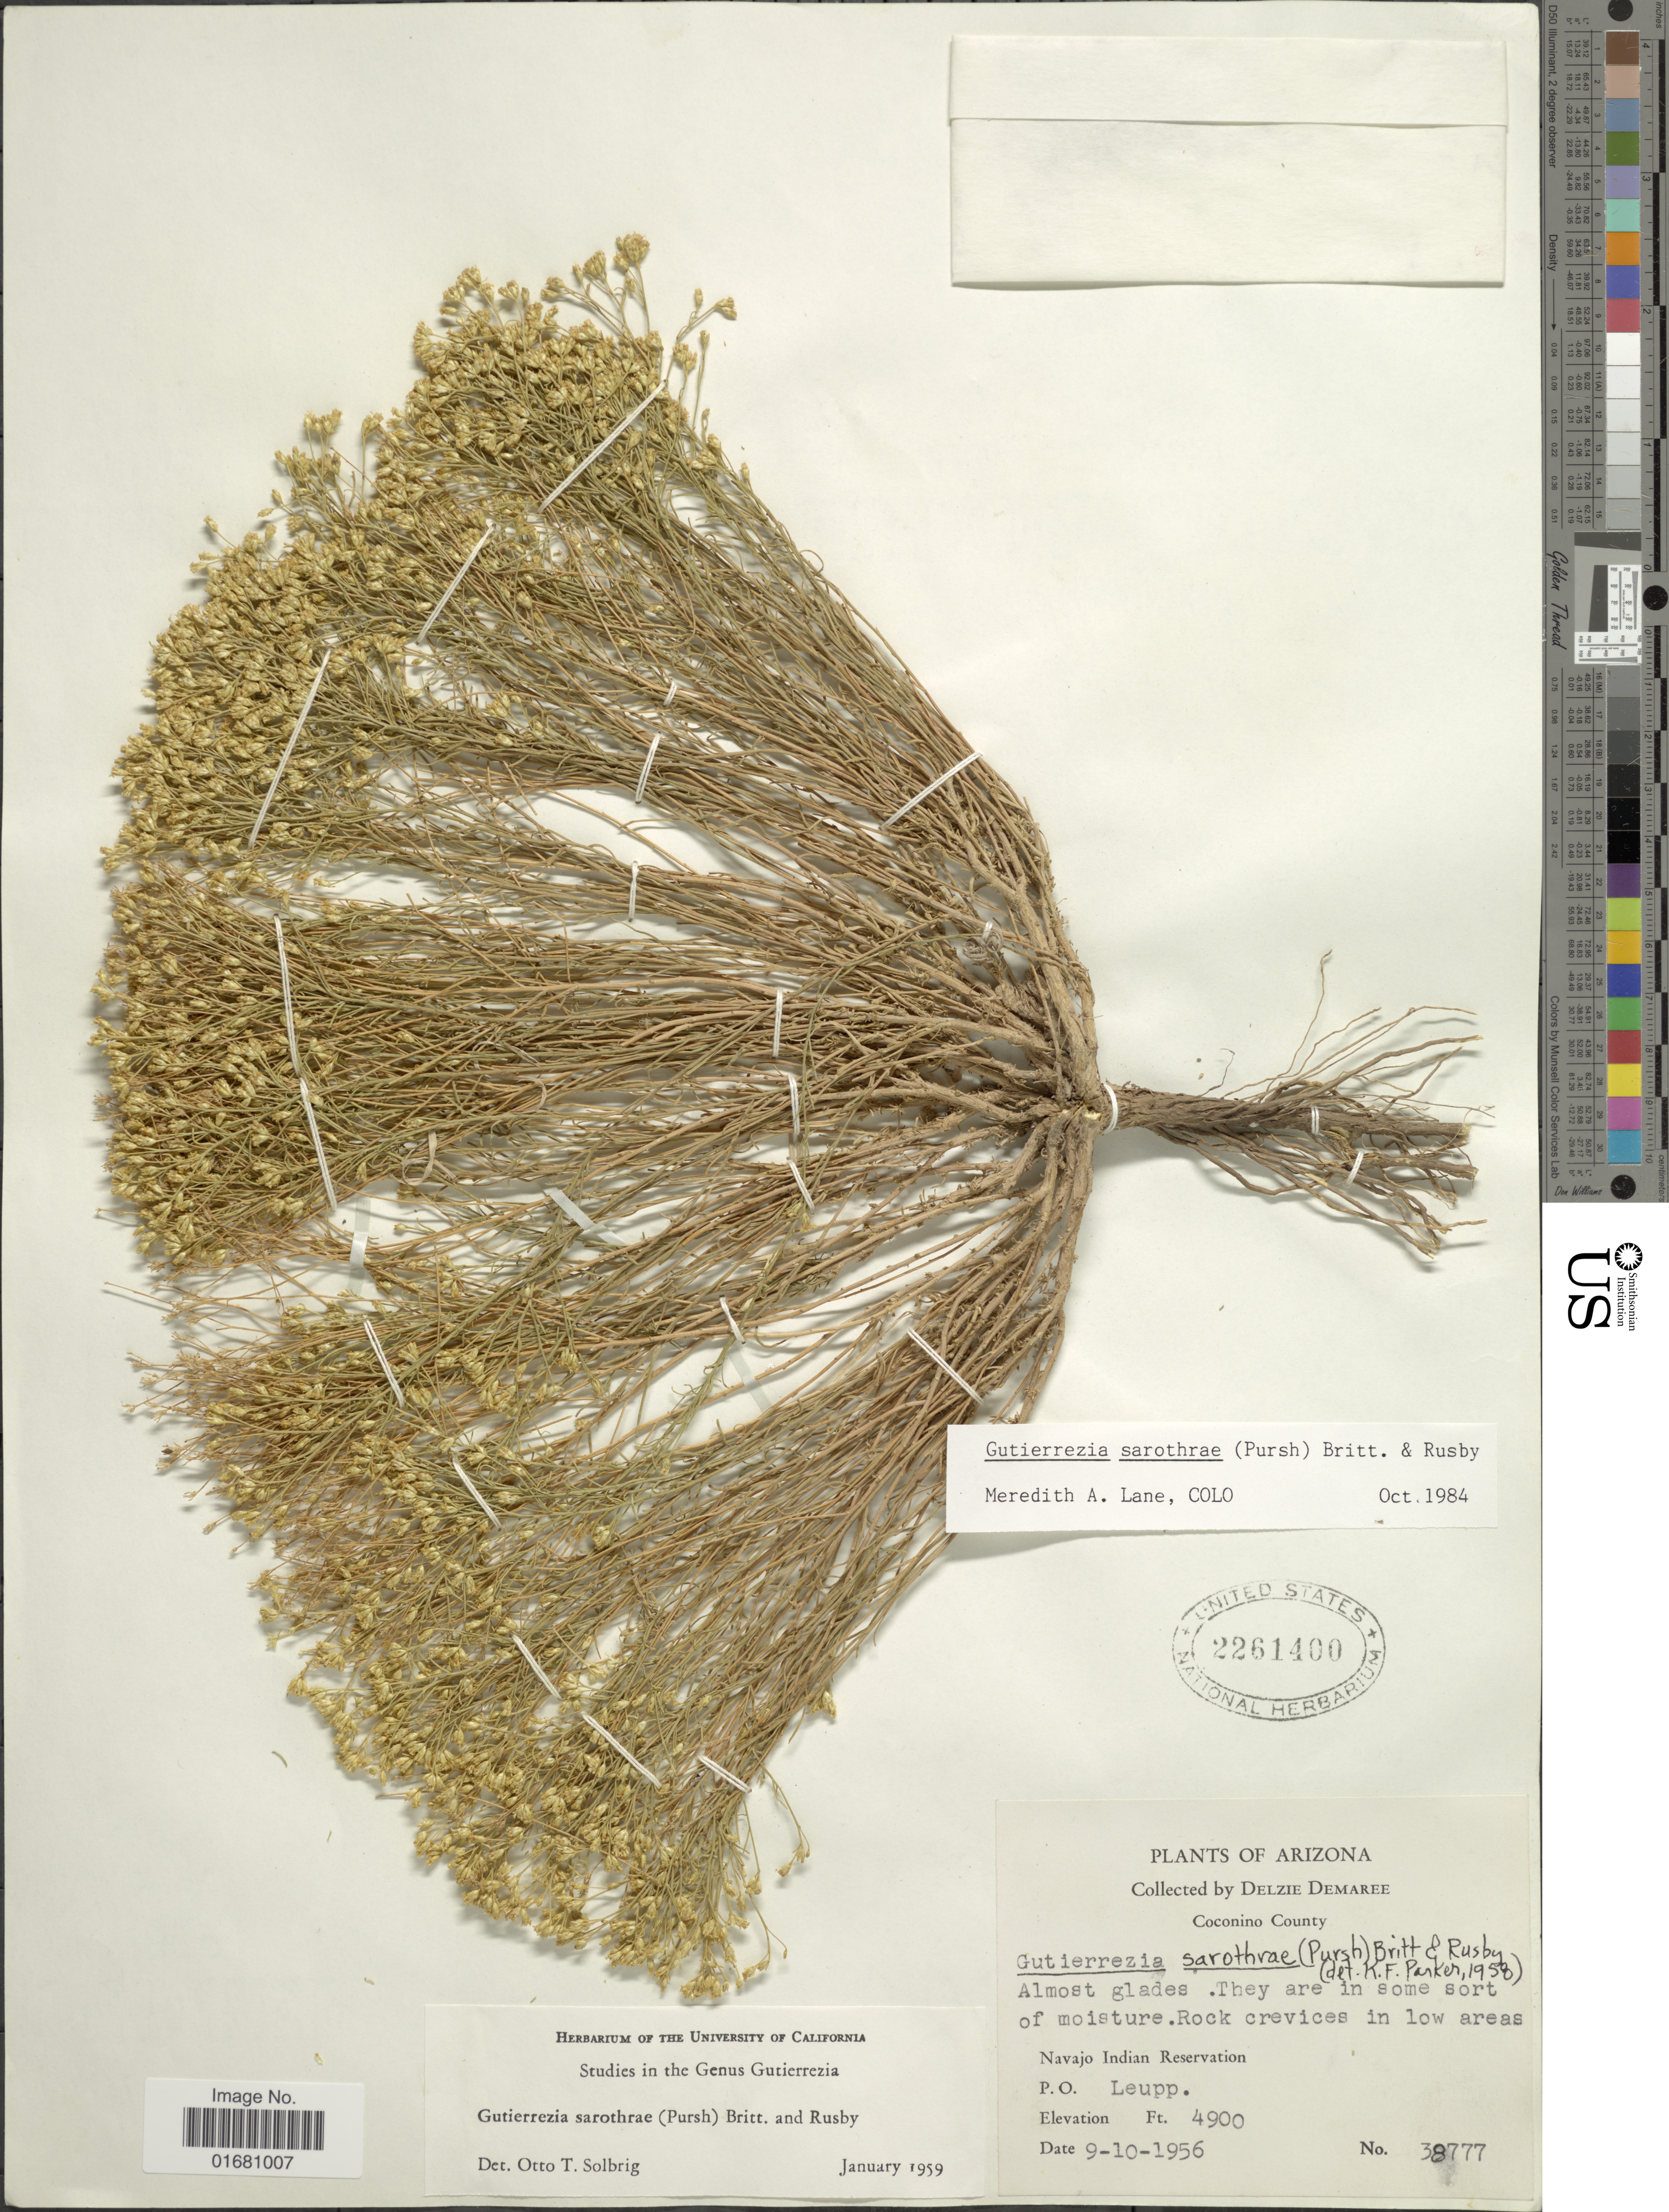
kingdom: Plantae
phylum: Tracheophyta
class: Magnoliopsida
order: Asterales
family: Asteraceae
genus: Gutierrezia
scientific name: Gutierrezia sarothrae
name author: (Pursh) Britton & Rusby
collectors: D. Demaree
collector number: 38777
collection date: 1956-09-10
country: United States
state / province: Arizona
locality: Coconino County, Navajo Indian Reservation, P.O. Leupp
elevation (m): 1494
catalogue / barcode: US 2261400